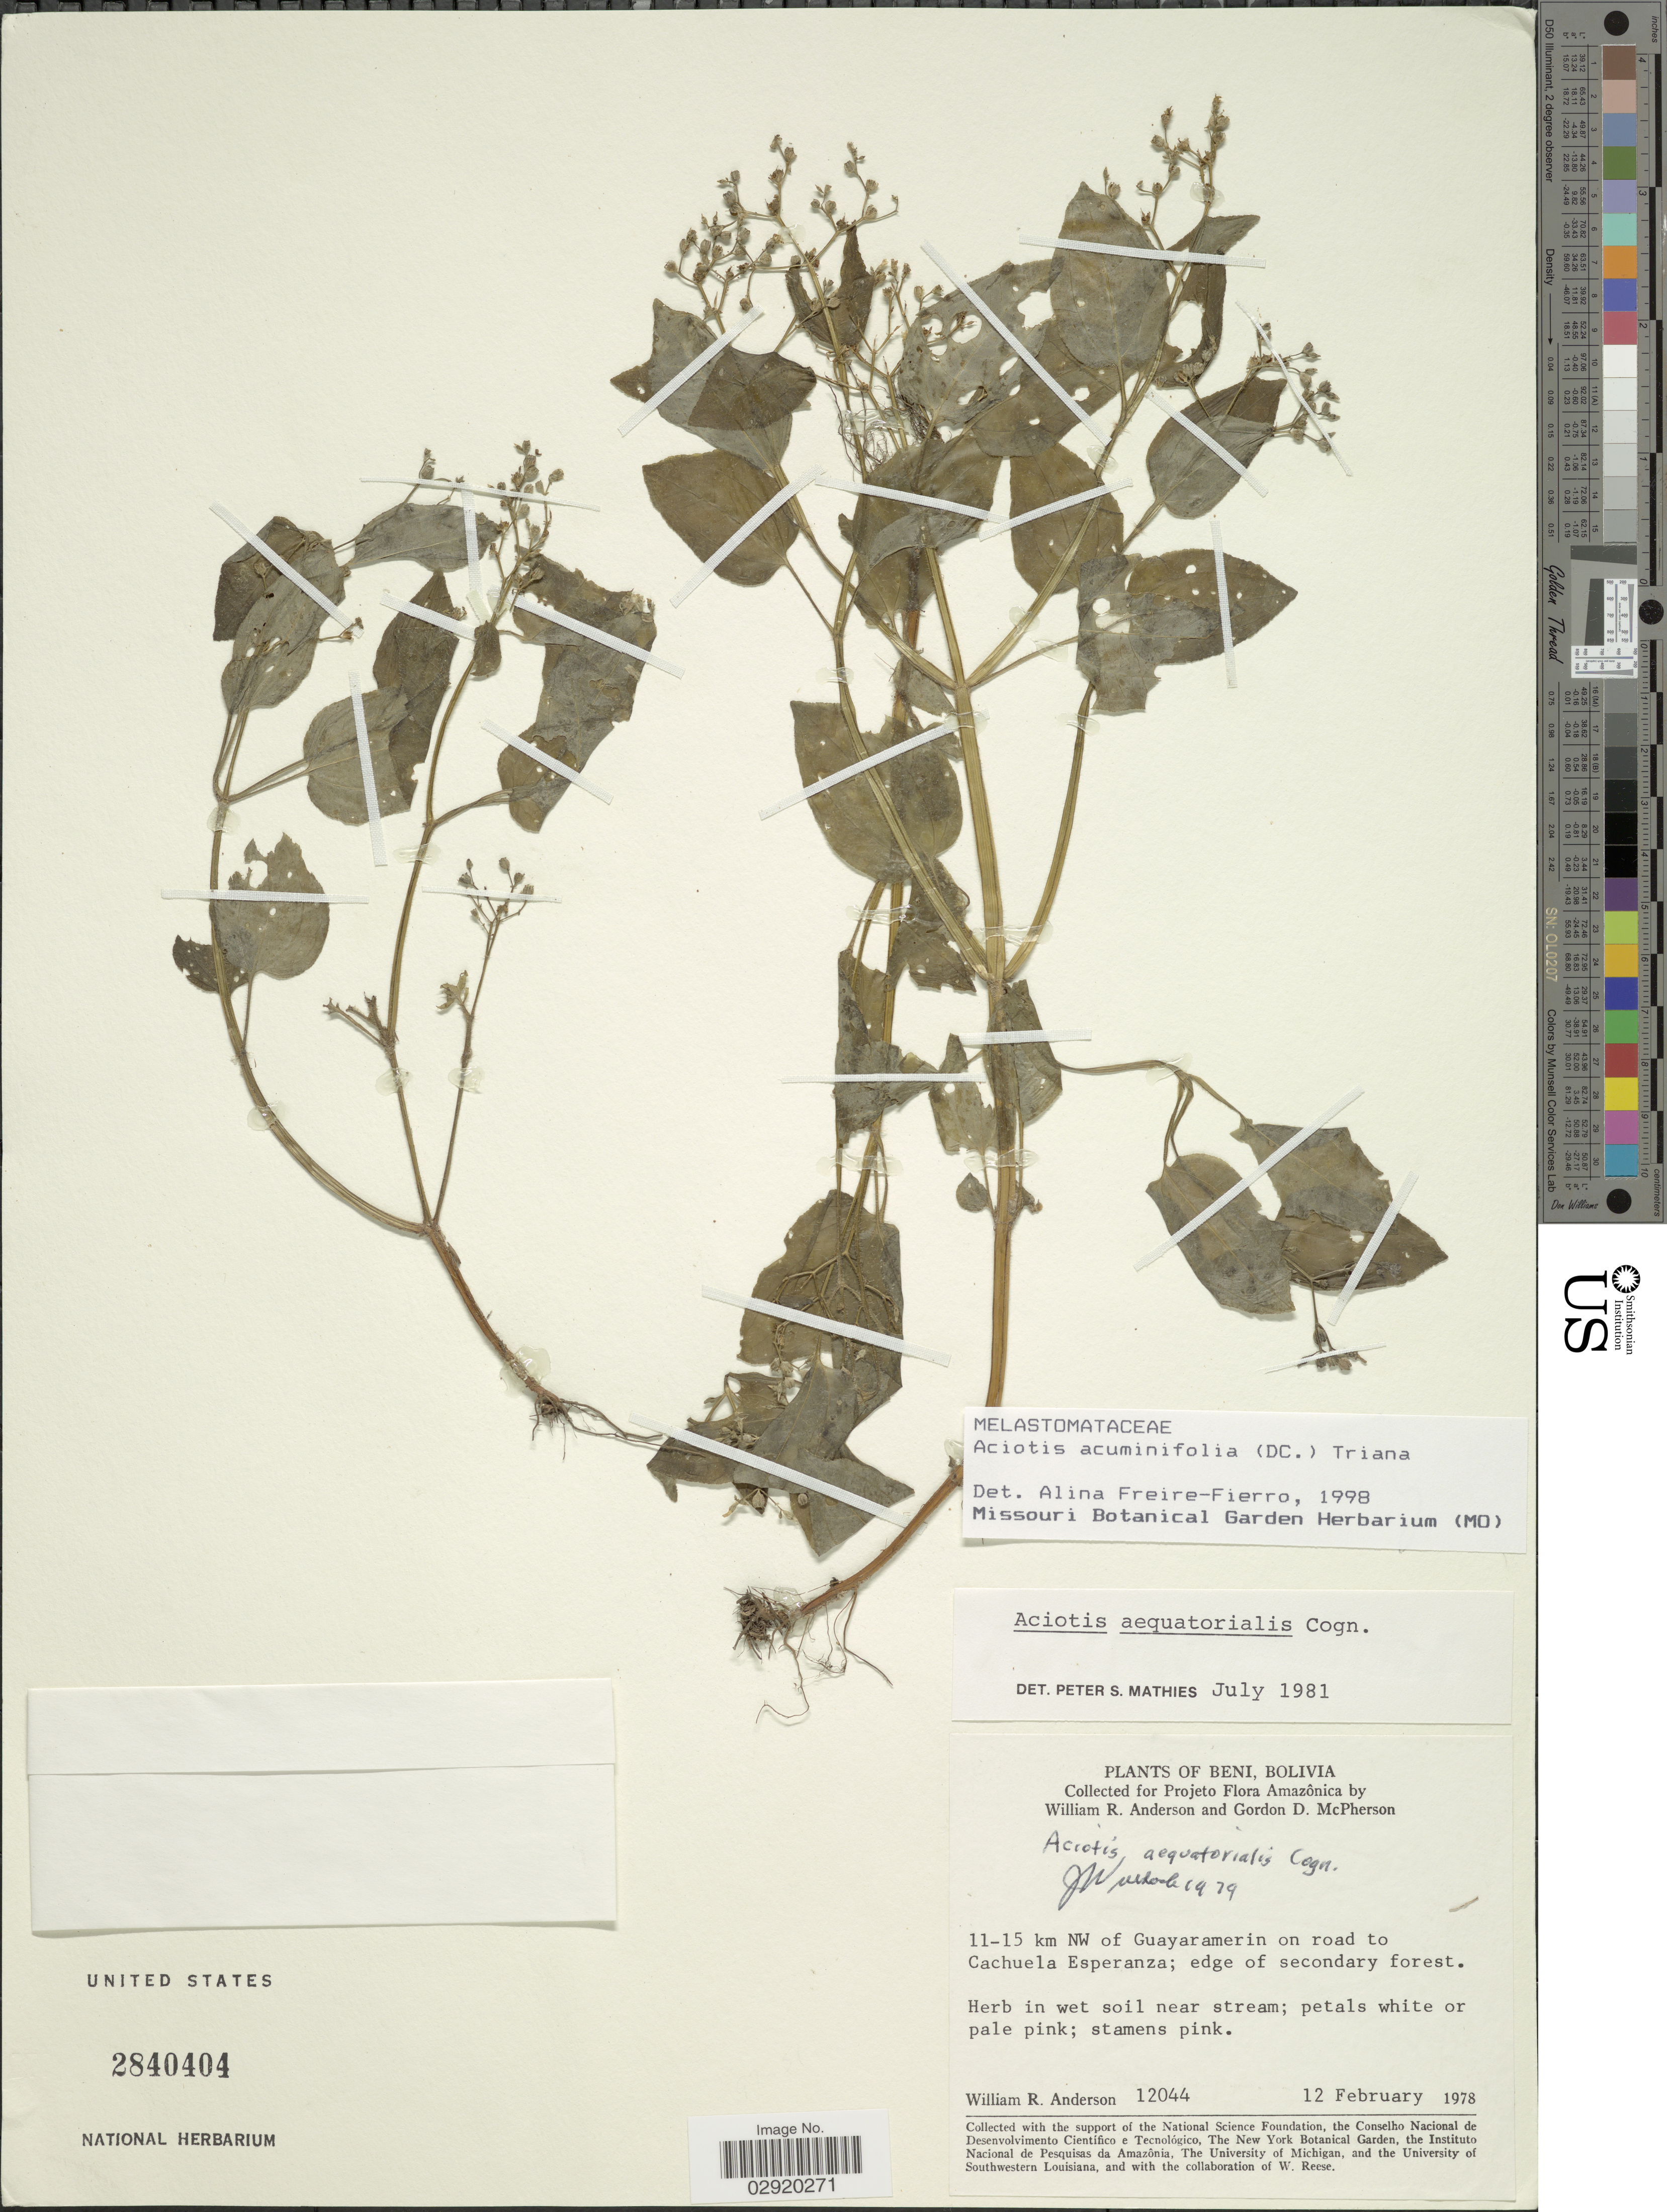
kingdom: Plantae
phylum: Tracheophyta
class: Magnoliopsida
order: Myrtales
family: Melastomataceae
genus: Aciotis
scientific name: Aciotis acuminifolia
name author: (Mart. ex DC.) Triana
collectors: W. R. Anderson & G. D. McPherson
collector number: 12044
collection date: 1978-02-12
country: Bolivia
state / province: Beni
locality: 11-15 km NW of Guayaramerin on road to Cachuela Esperanza; edge of secondary forest.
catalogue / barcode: US 2840404